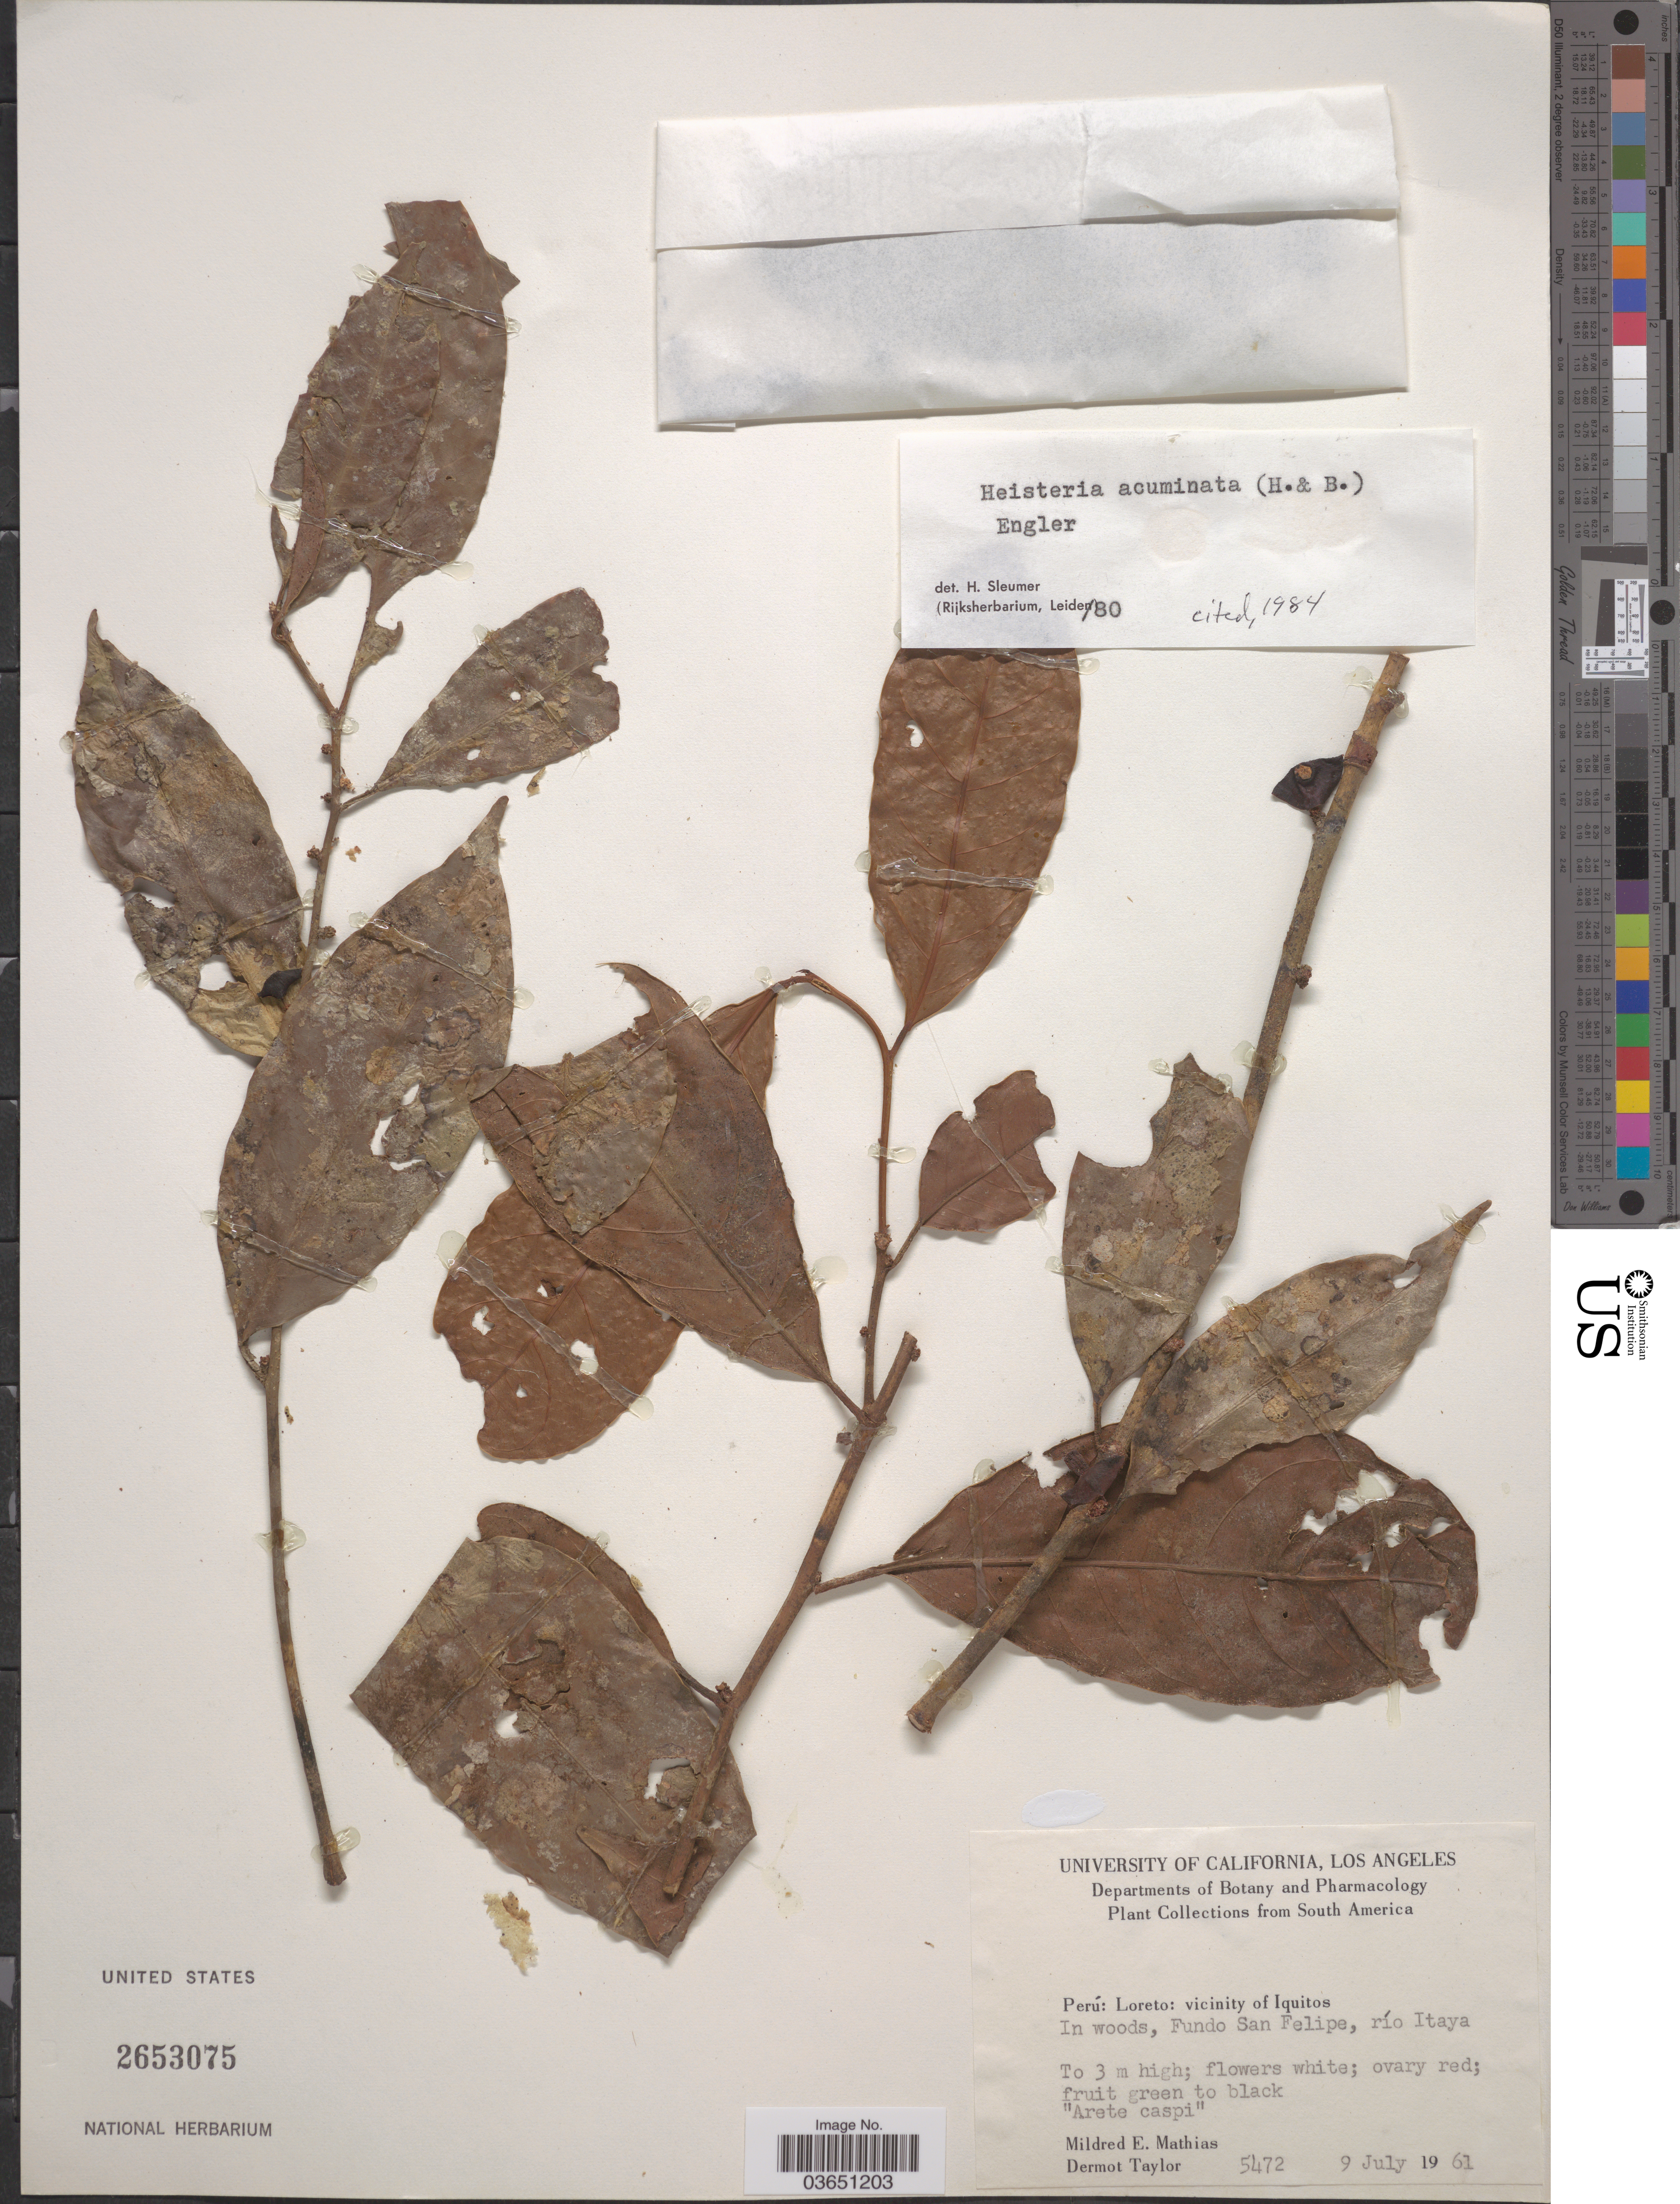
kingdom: Plantae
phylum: Tracheophyta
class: Magnoliopsida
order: Santalales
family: Erythropalaceae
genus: Heisteria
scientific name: Heisteria acuminata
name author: (Humb. & Bonpl.) Engl.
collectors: M. E. Mathias & D. Taylor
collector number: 5472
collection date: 1961-07-09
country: Peru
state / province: Loreto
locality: Vicinity of Iquitos In woods, Fundo Sn Felipe, río Itaya.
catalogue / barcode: US 2653075